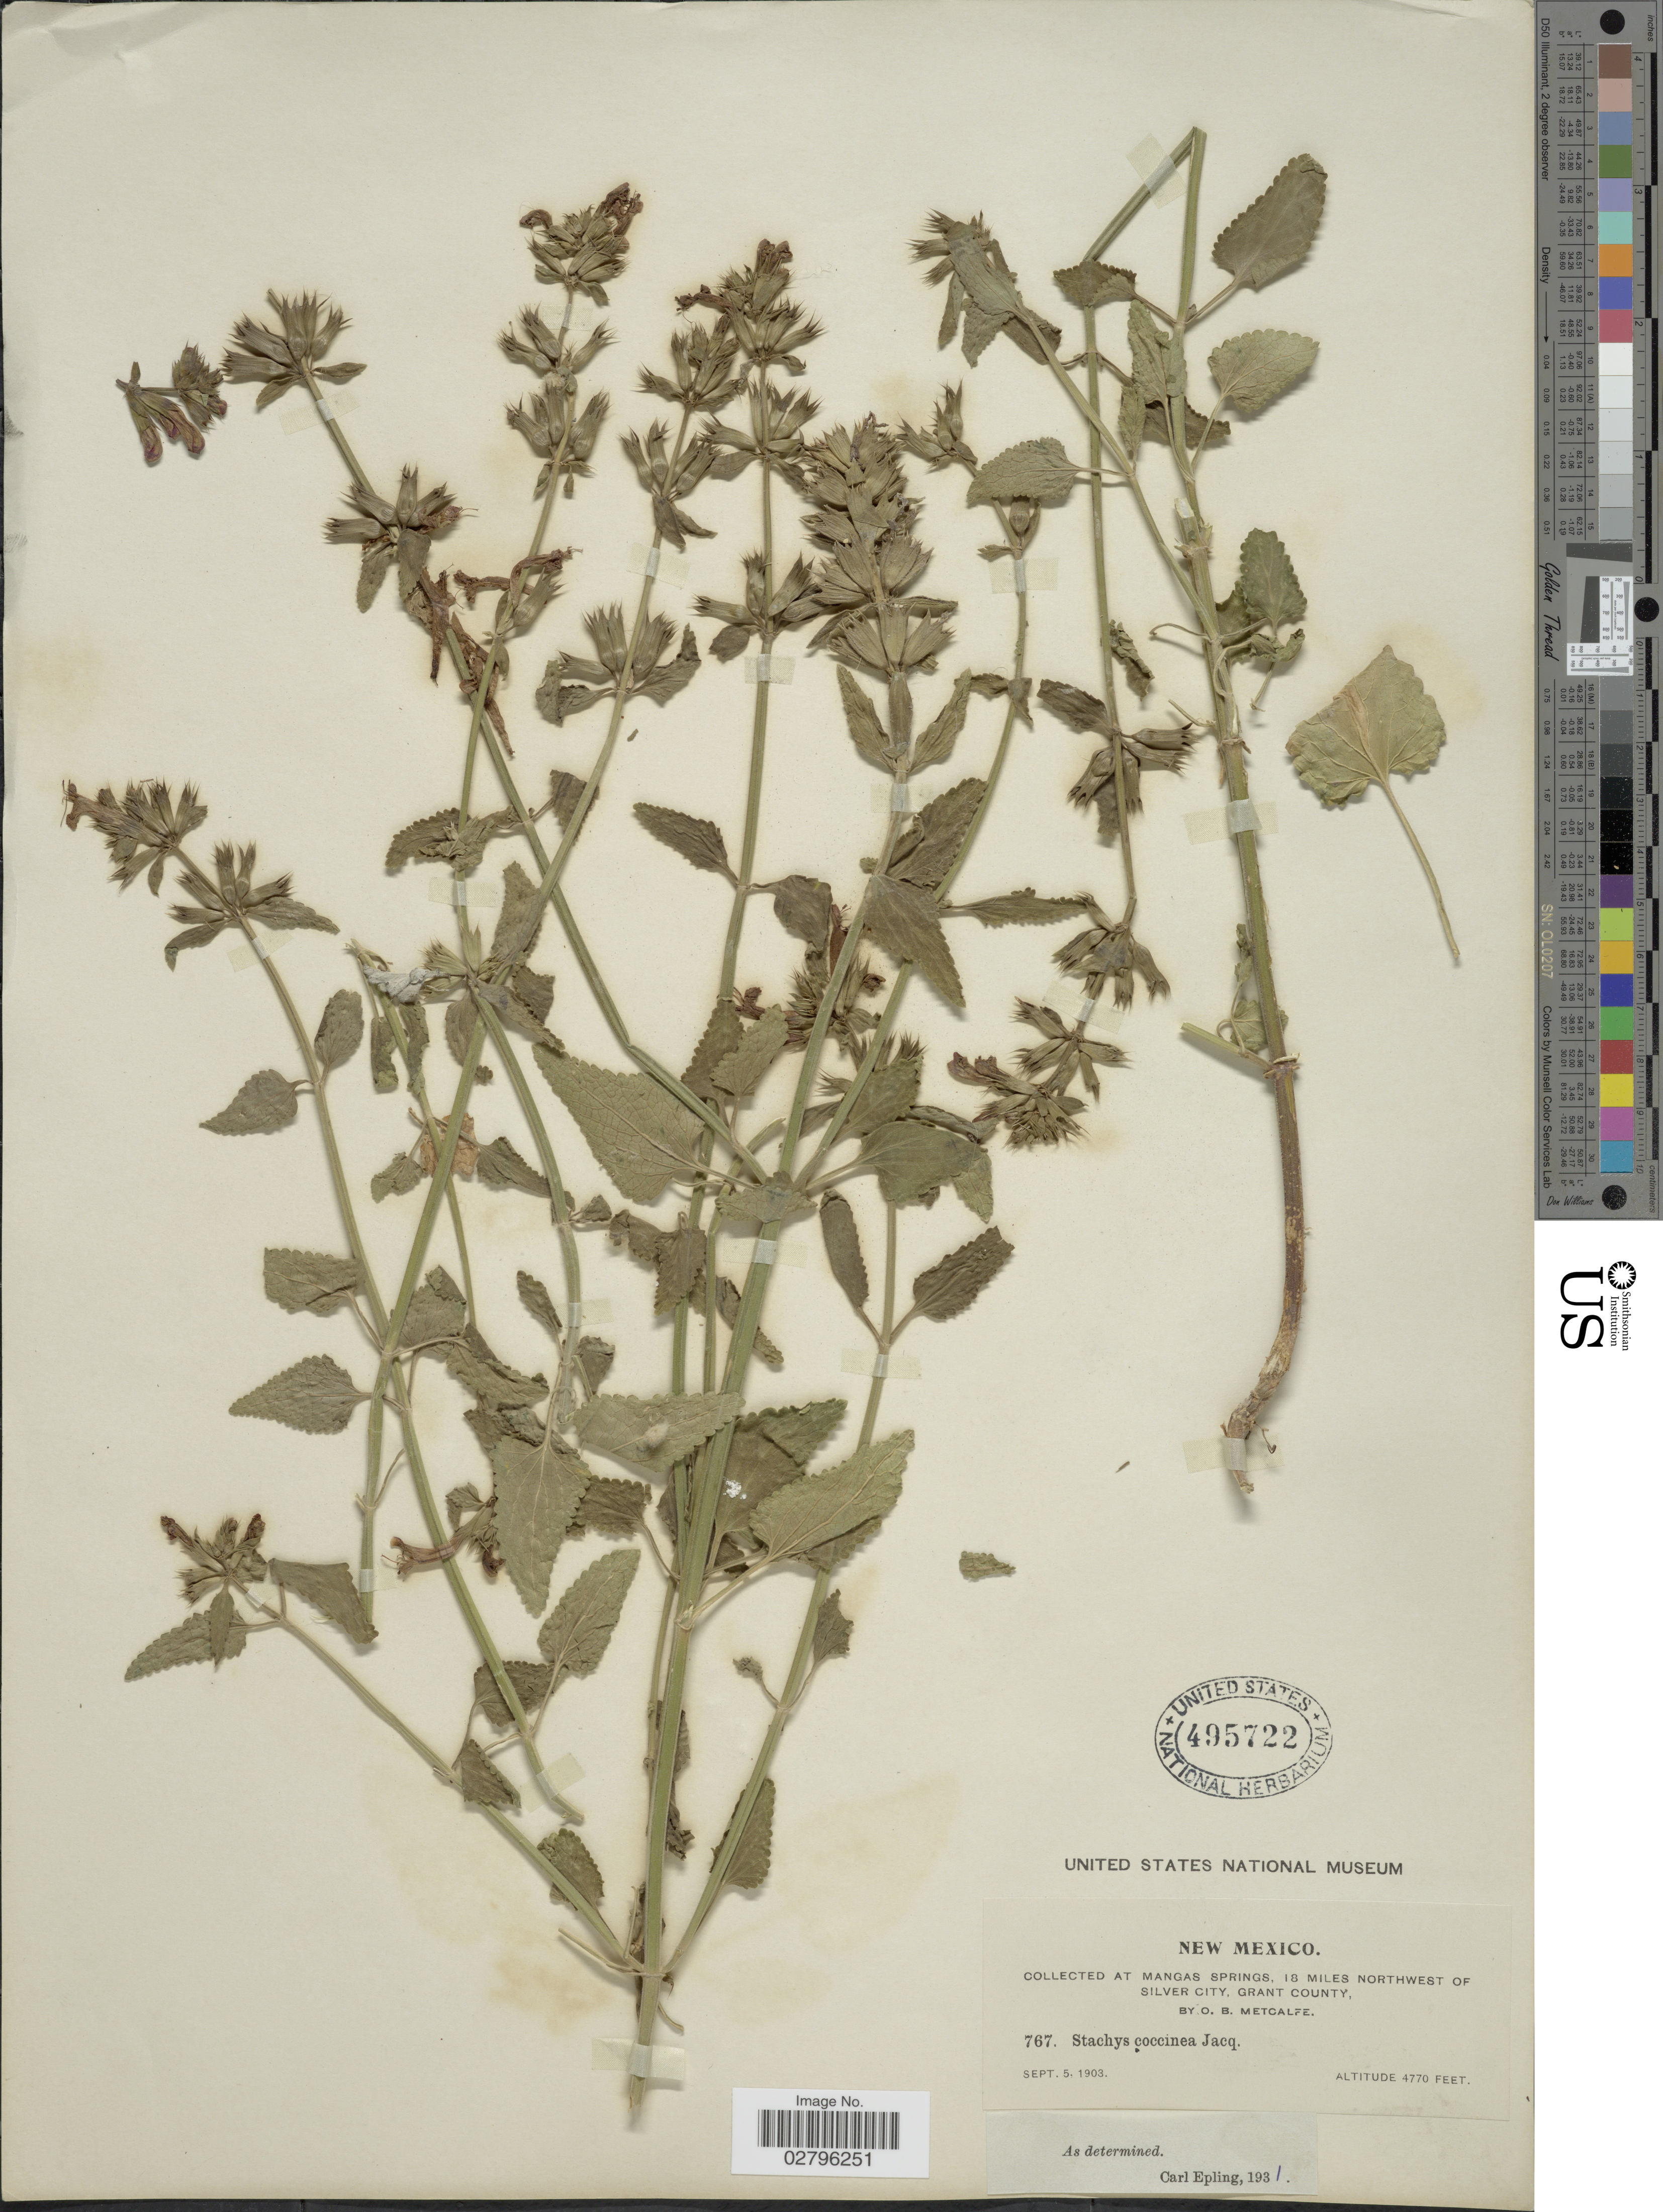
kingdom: Plantae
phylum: Tracheophyta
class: Magnoliopsida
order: Lamiales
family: Lamiaceae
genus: Stachys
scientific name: Stachys coccinea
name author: Ortega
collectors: O. B. Metcalfe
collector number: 767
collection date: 1903-09-05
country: United States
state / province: New Mexico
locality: At Mangas Springs, 18 miles Northwest of Silver City, Grant County.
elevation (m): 1454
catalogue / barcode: US 495722